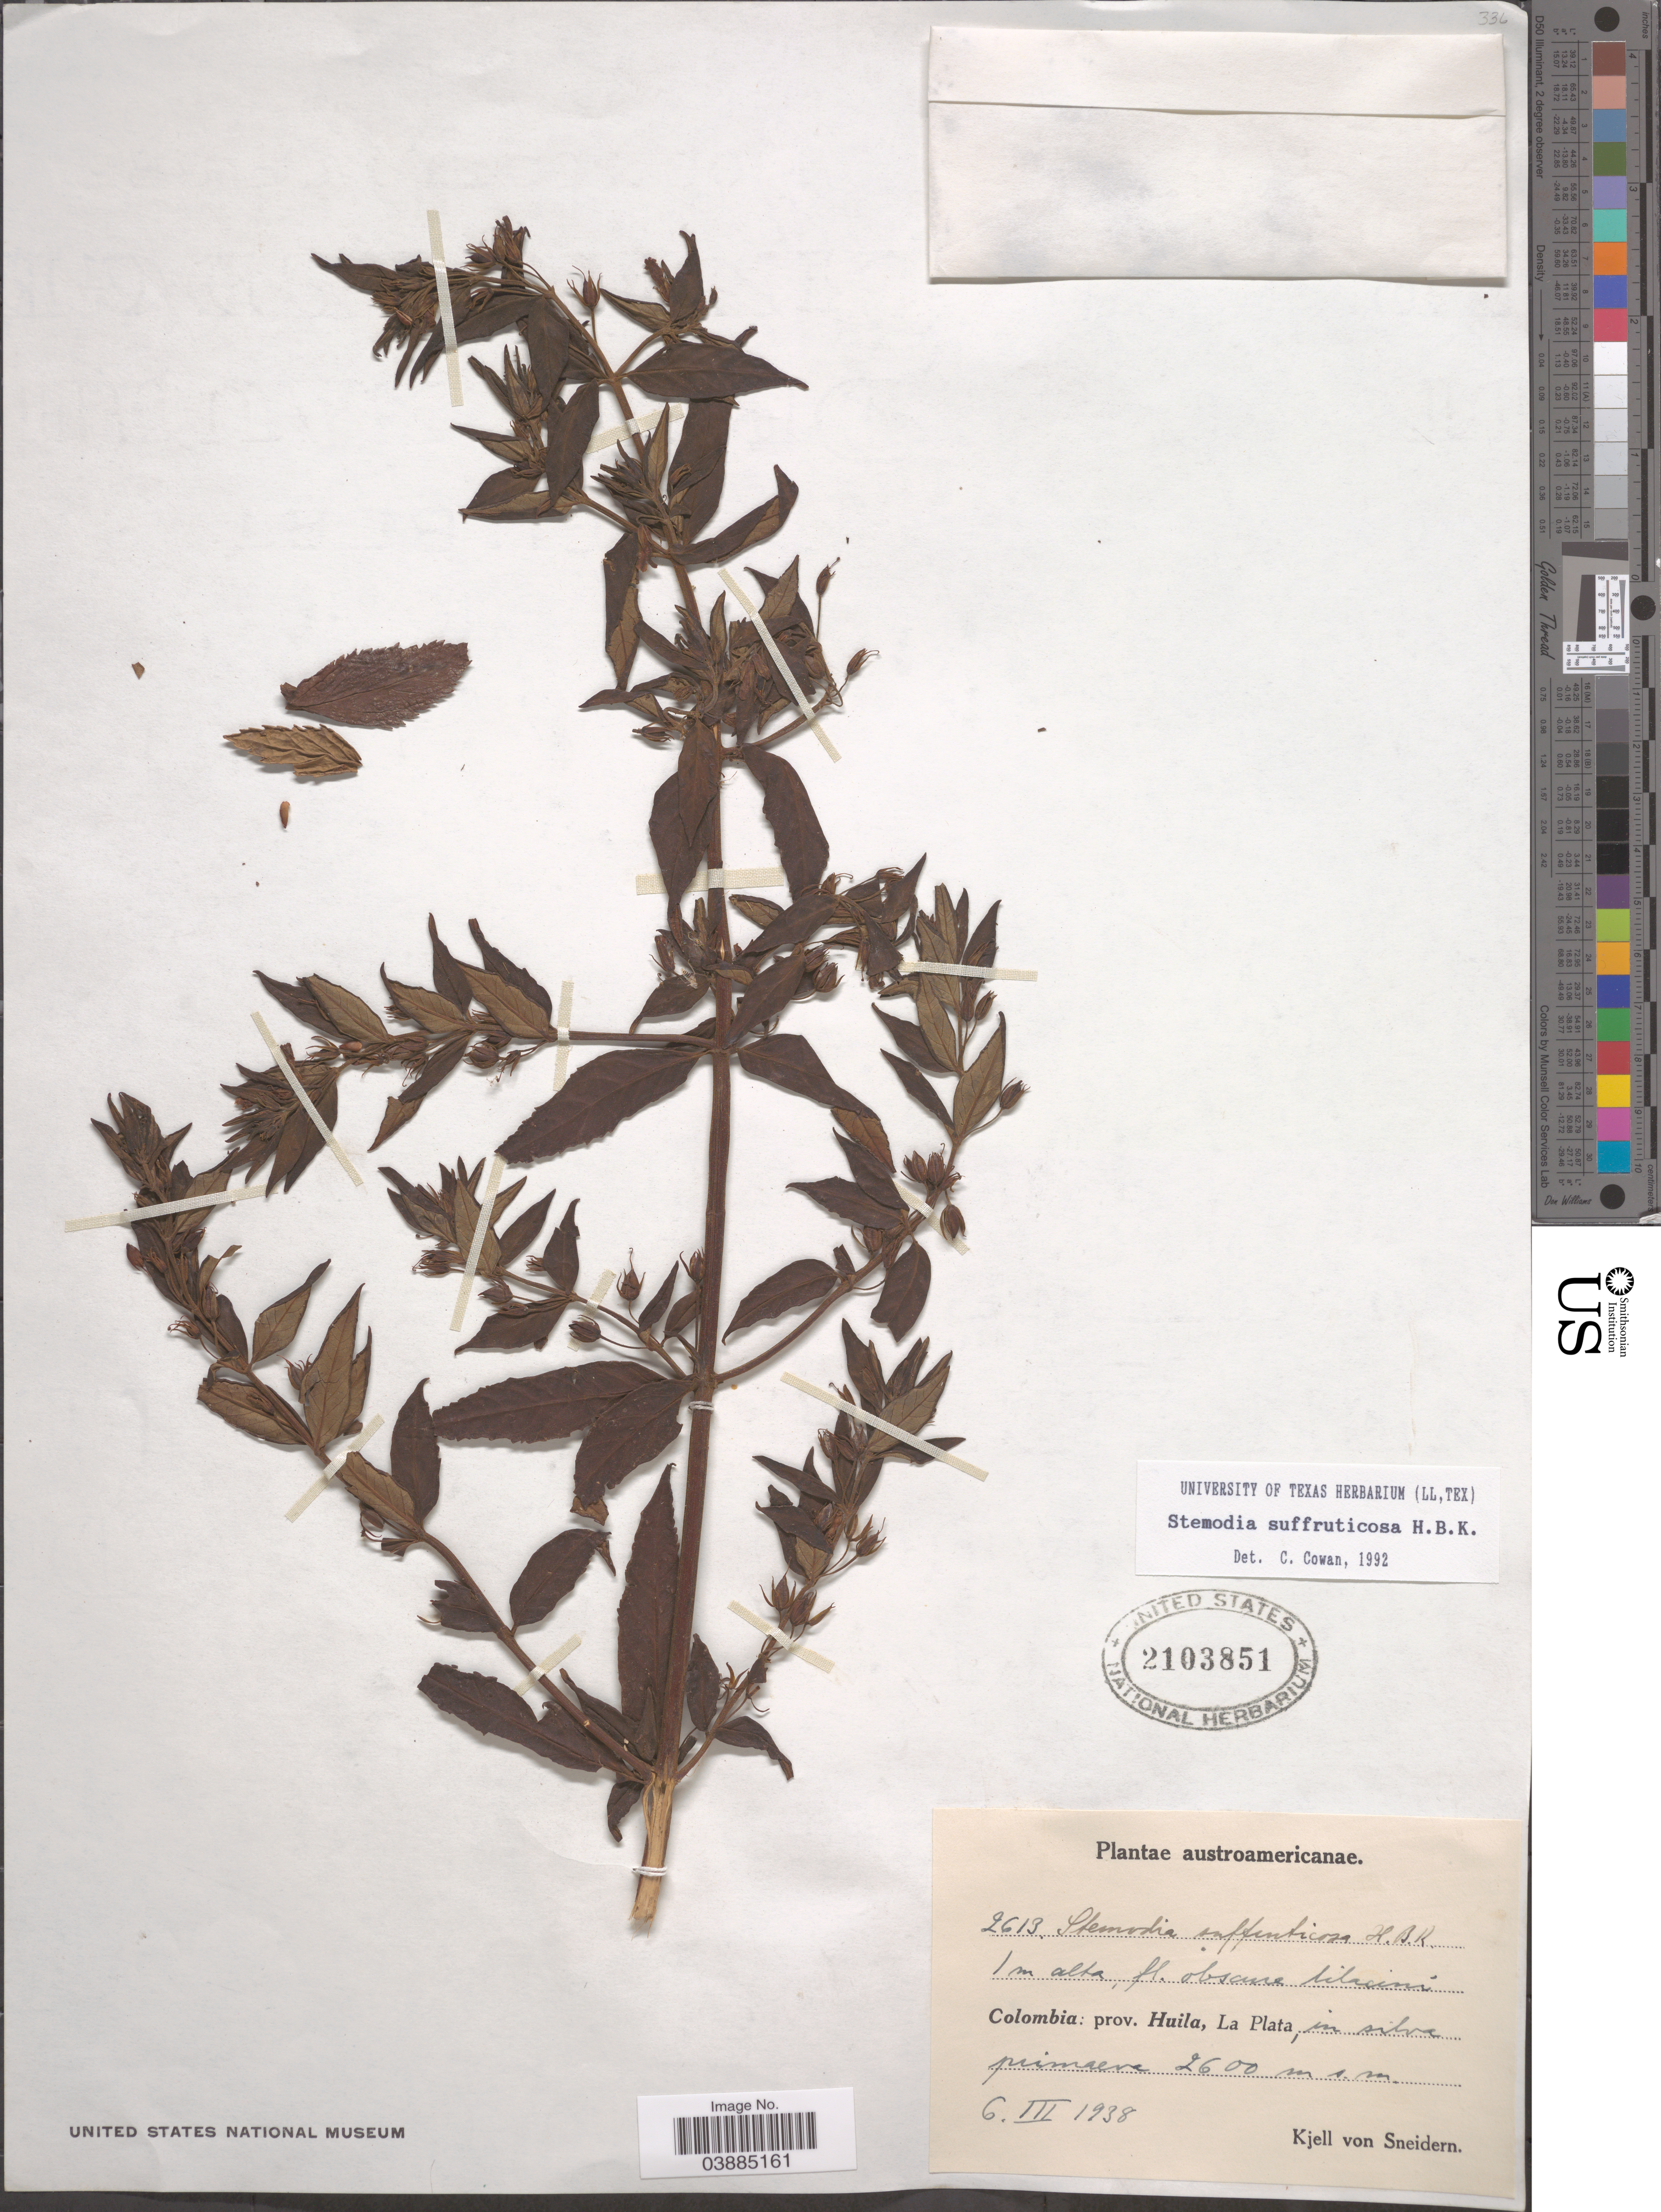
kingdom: Plantae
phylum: Tracheophyta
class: Magnoliopsida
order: Lamiales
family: Plantaginaceae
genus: Stemodia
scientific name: Stemodia suffruticosa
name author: Kunth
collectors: K. von Sneidern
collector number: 2613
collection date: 1938-03-06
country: Colombia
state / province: Huila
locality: La Plata.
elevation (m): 2600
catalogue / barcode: US 2103851